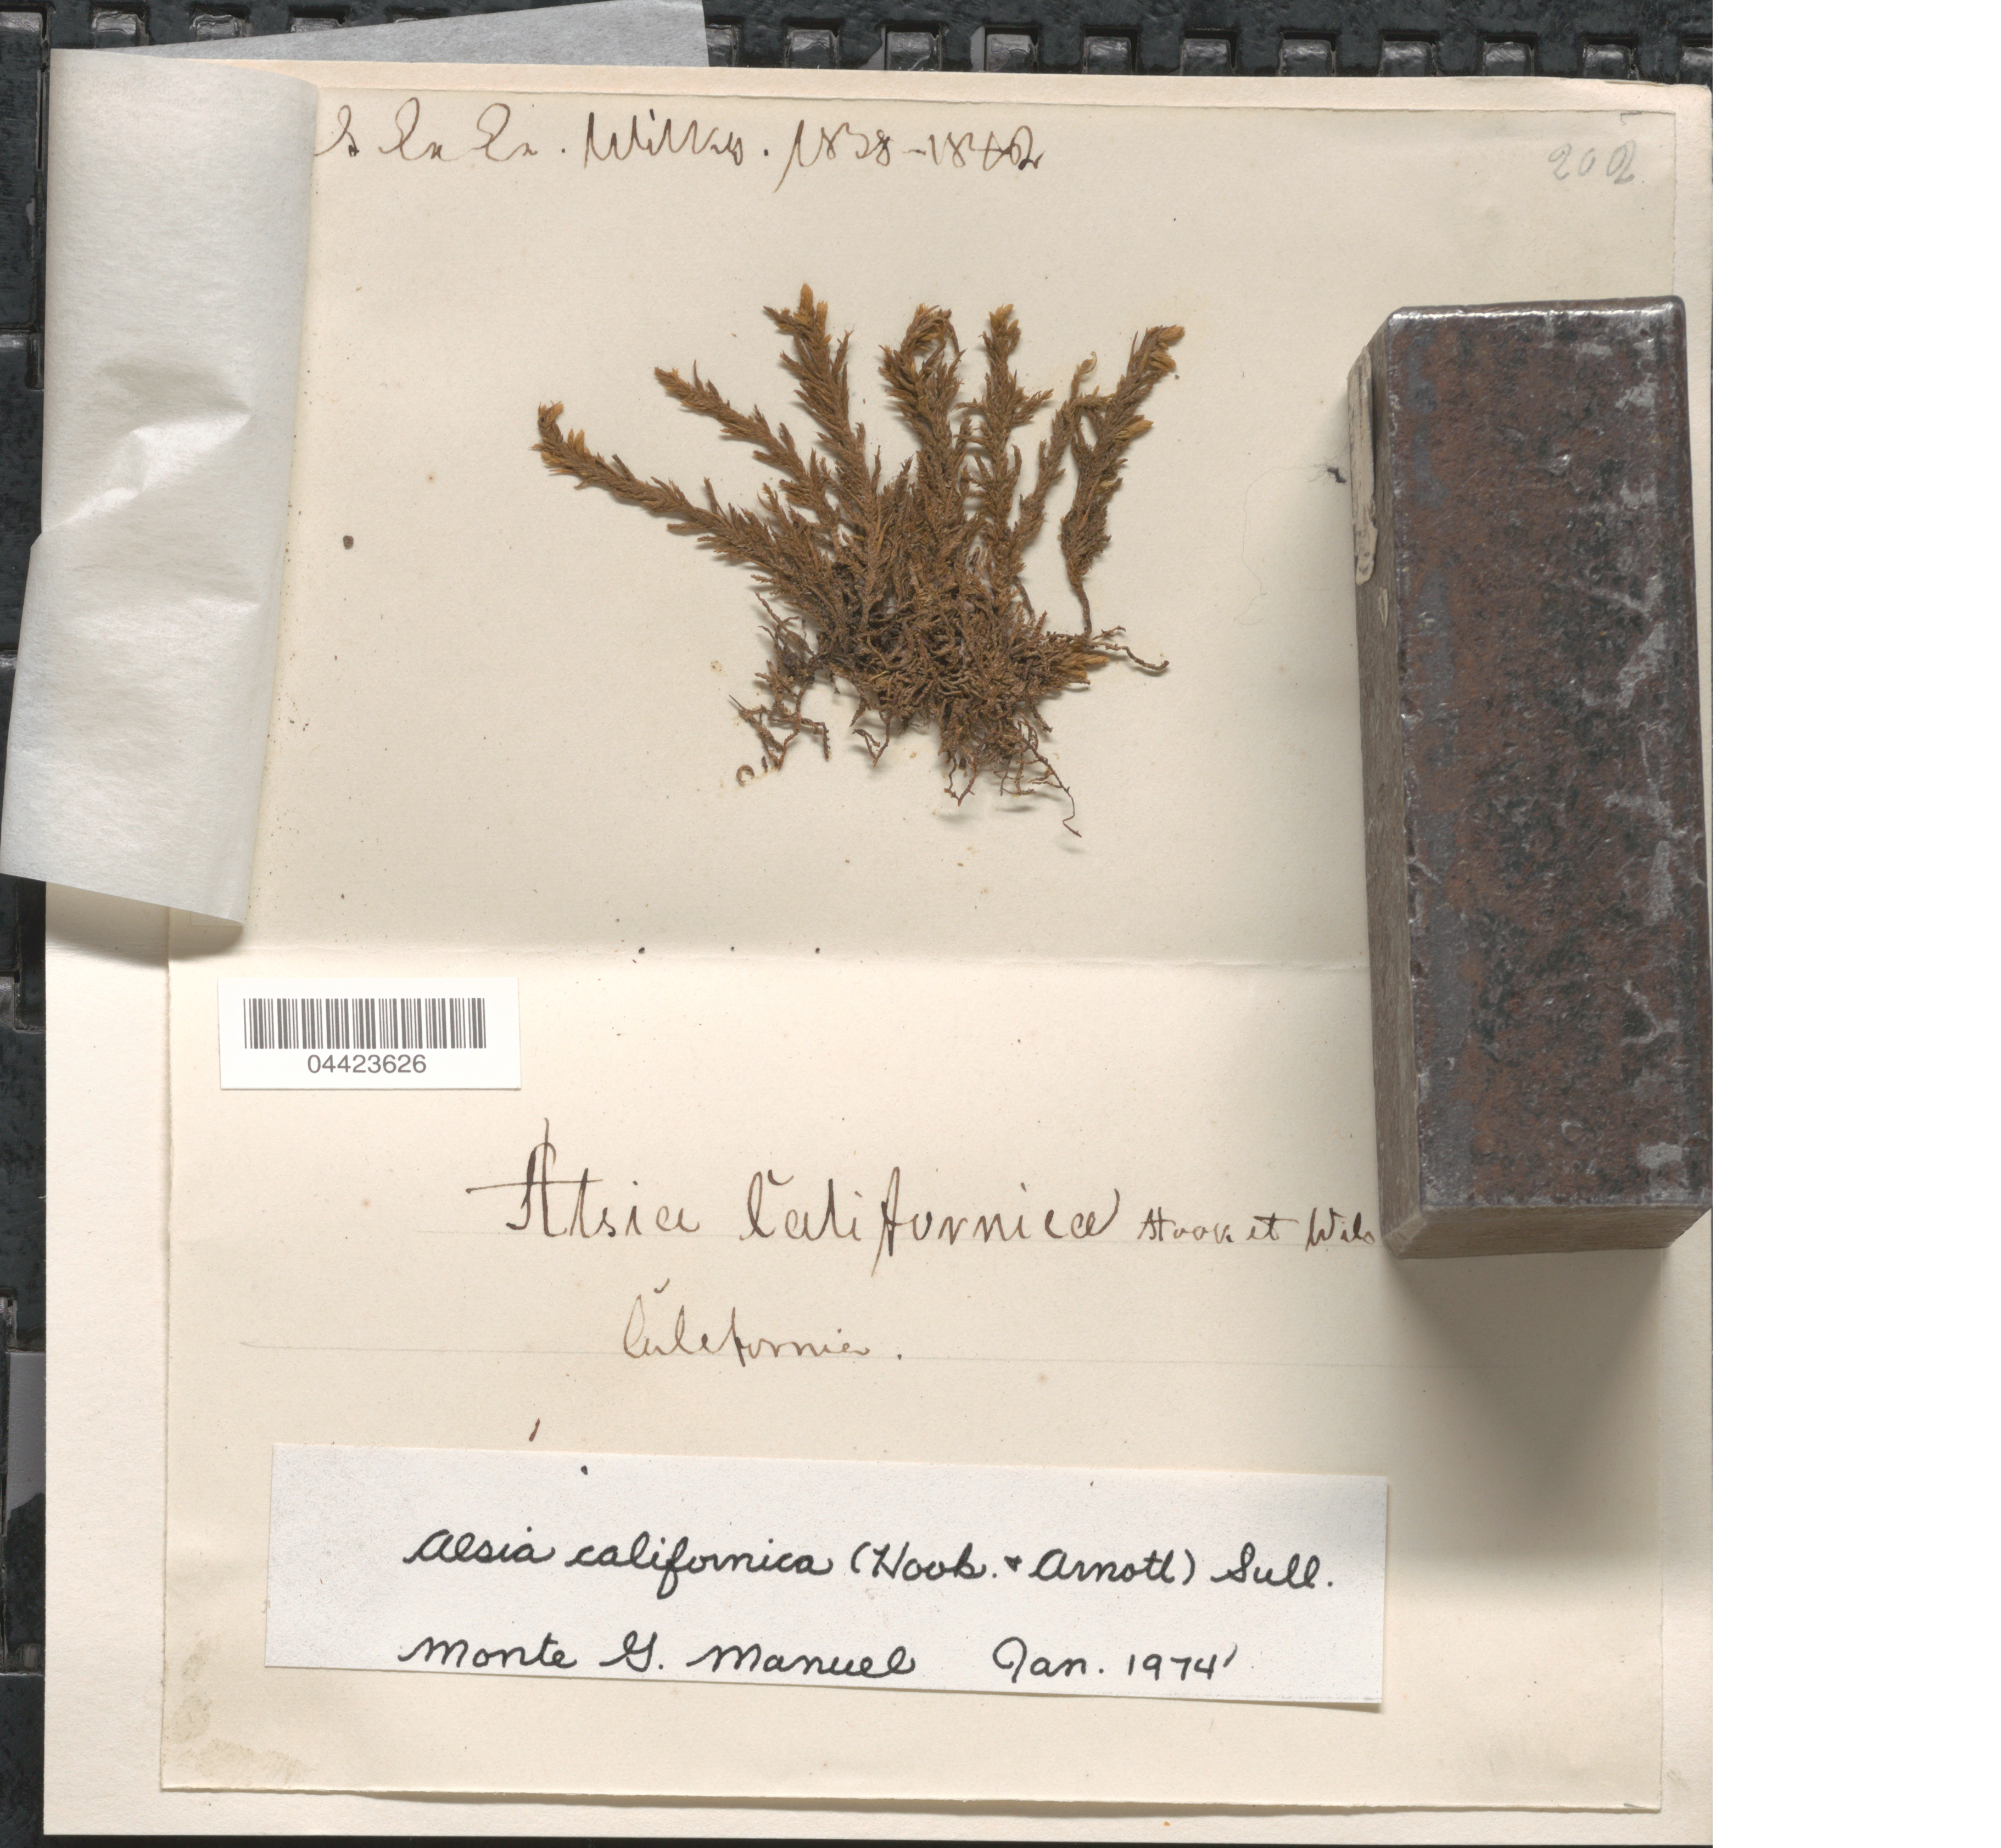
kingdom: Plantae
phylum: Bryophyta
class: Bryopsida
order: Hypnales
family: Antitrichiaceae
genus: Antitrichia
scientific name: Antitrichia californica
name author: Sull.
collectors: Wilkes Explor. Exped.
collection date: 1838/1842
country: United States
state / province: California